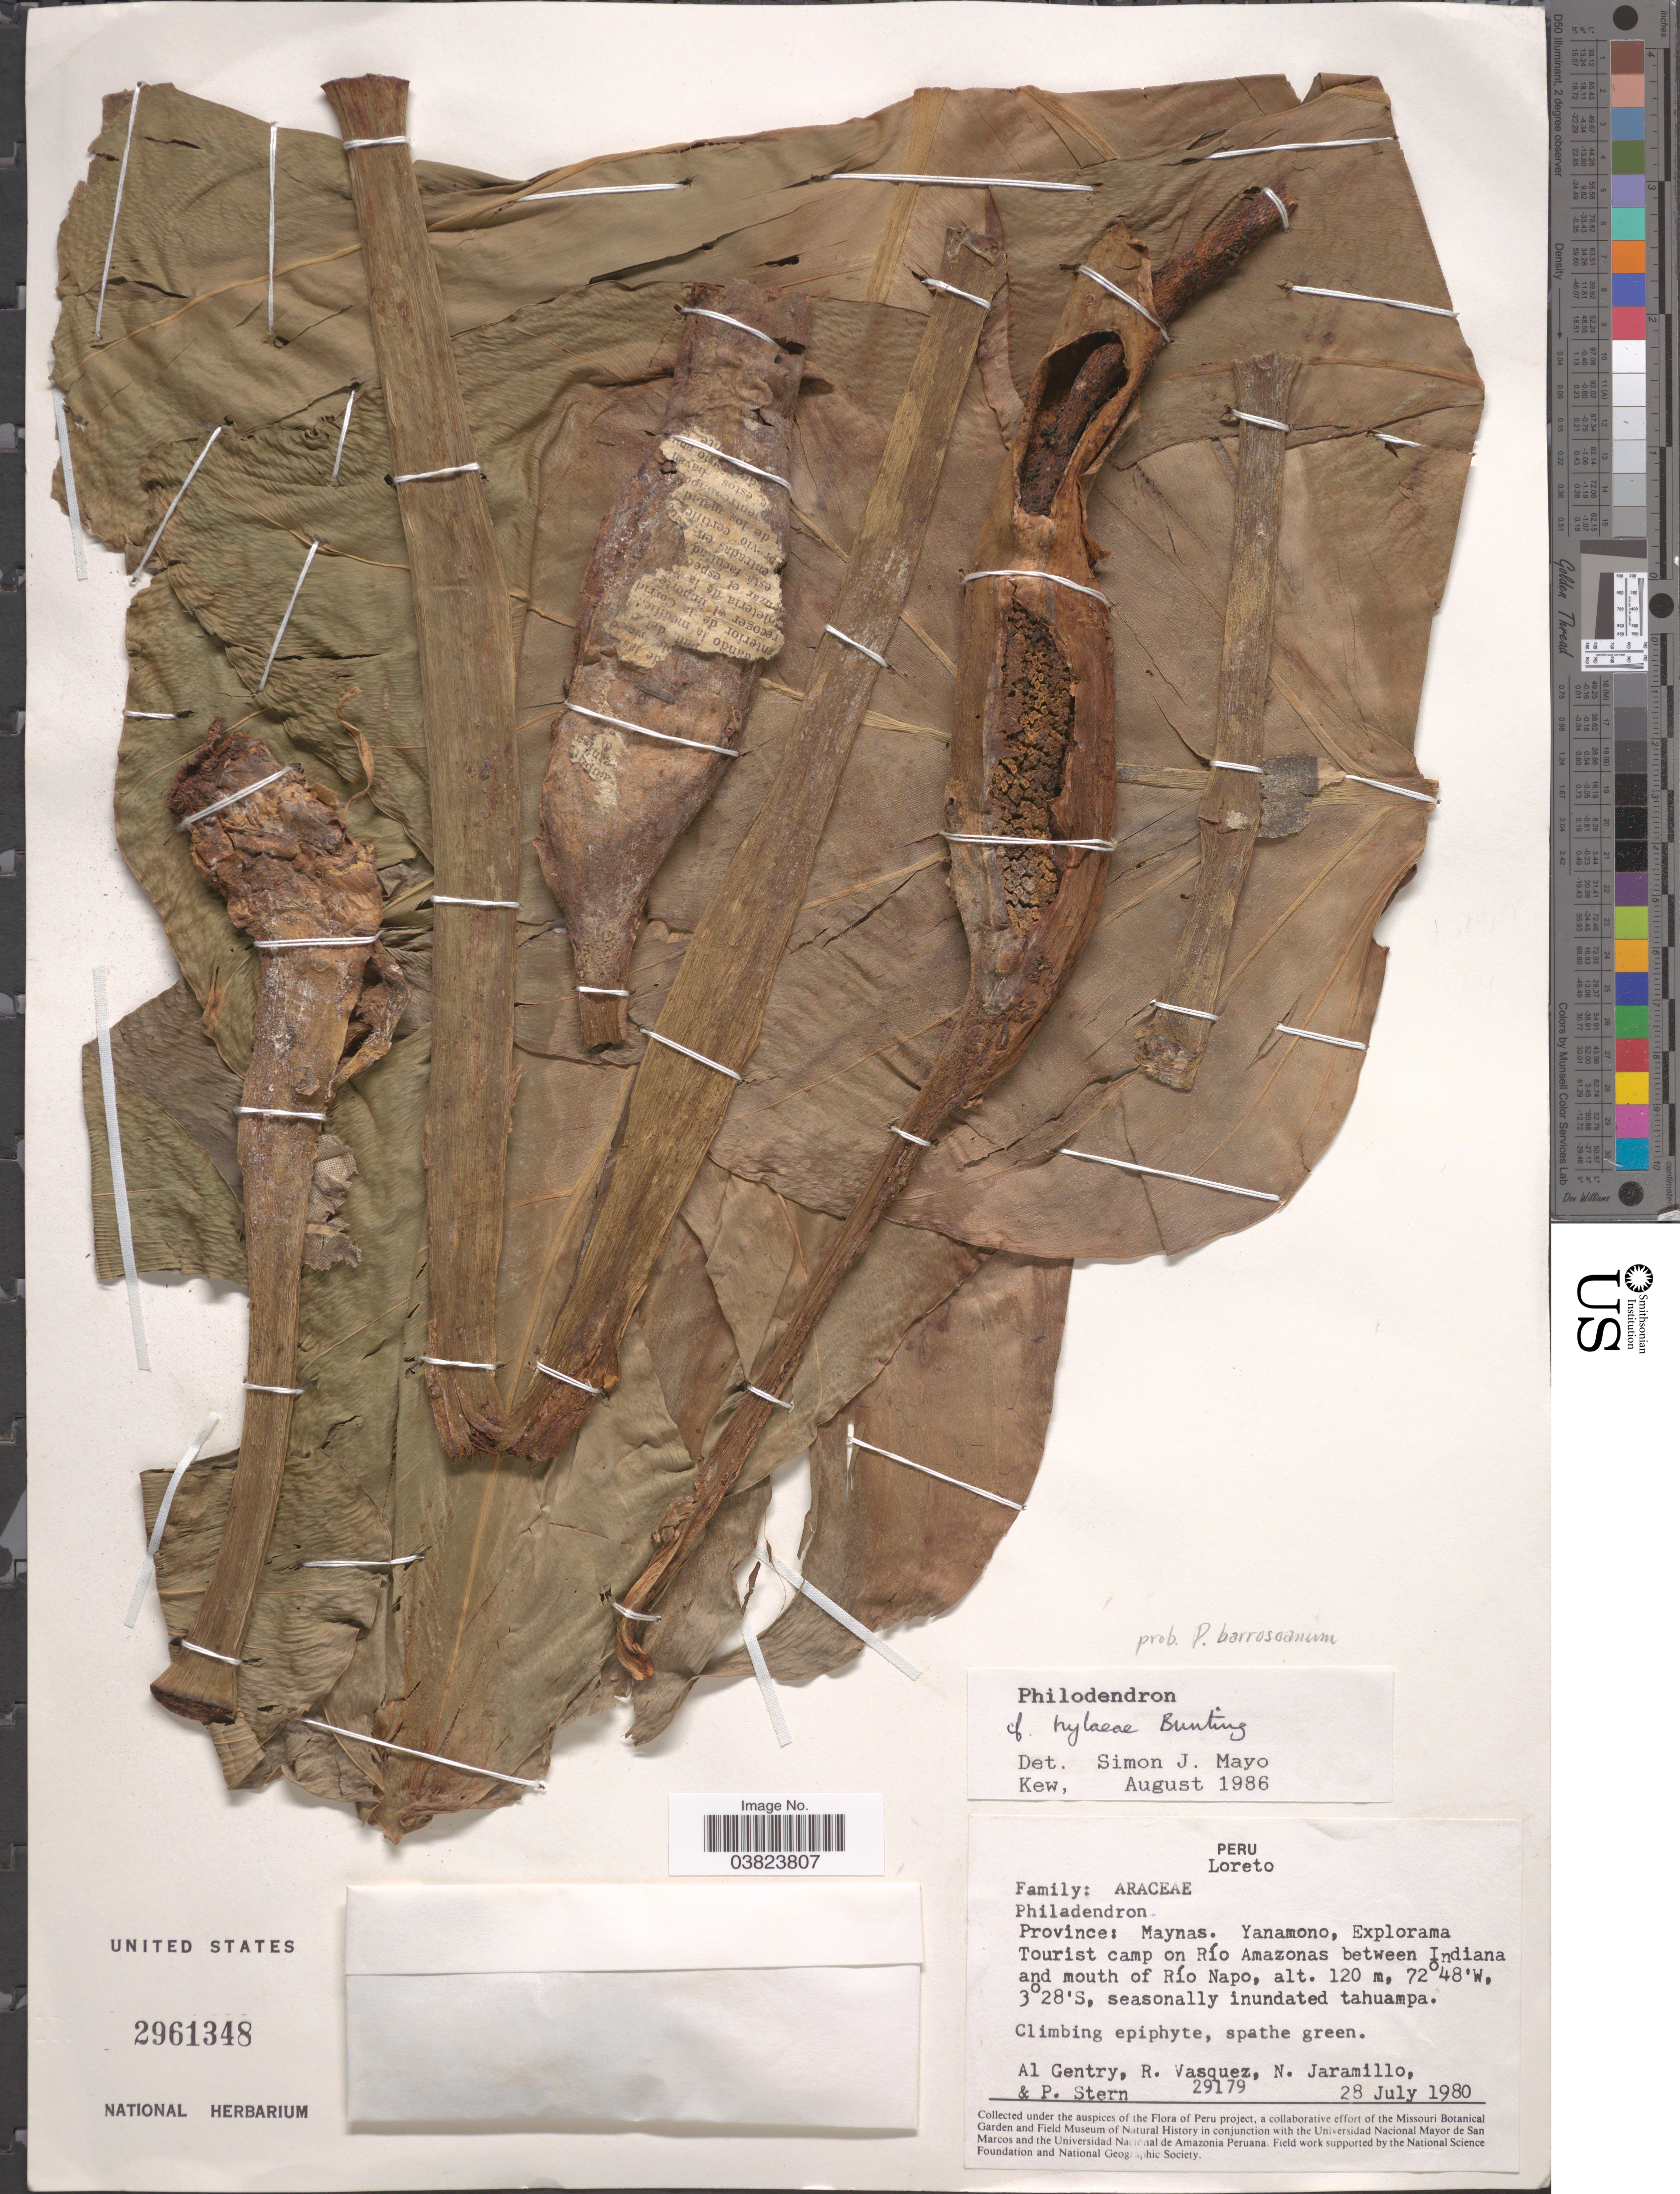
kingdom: Plantae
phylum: Tracheophyta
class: Liliopsida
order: Alismatales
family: Araceae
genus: Philodendron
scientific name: Philodendron barrosoanum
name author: G.S. Bunting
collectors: A. H. Gentry, R. Vasquez, N. Jaramillo & P. Stern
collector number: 29179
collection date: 1980-07-28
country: Peru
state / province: Loreto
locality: Province: Maynas. Yanamono, Explorama Tourist camp on Río Amazonas between Indiana and mouth of Río Napo.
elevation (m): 120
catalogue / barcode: US 2961348